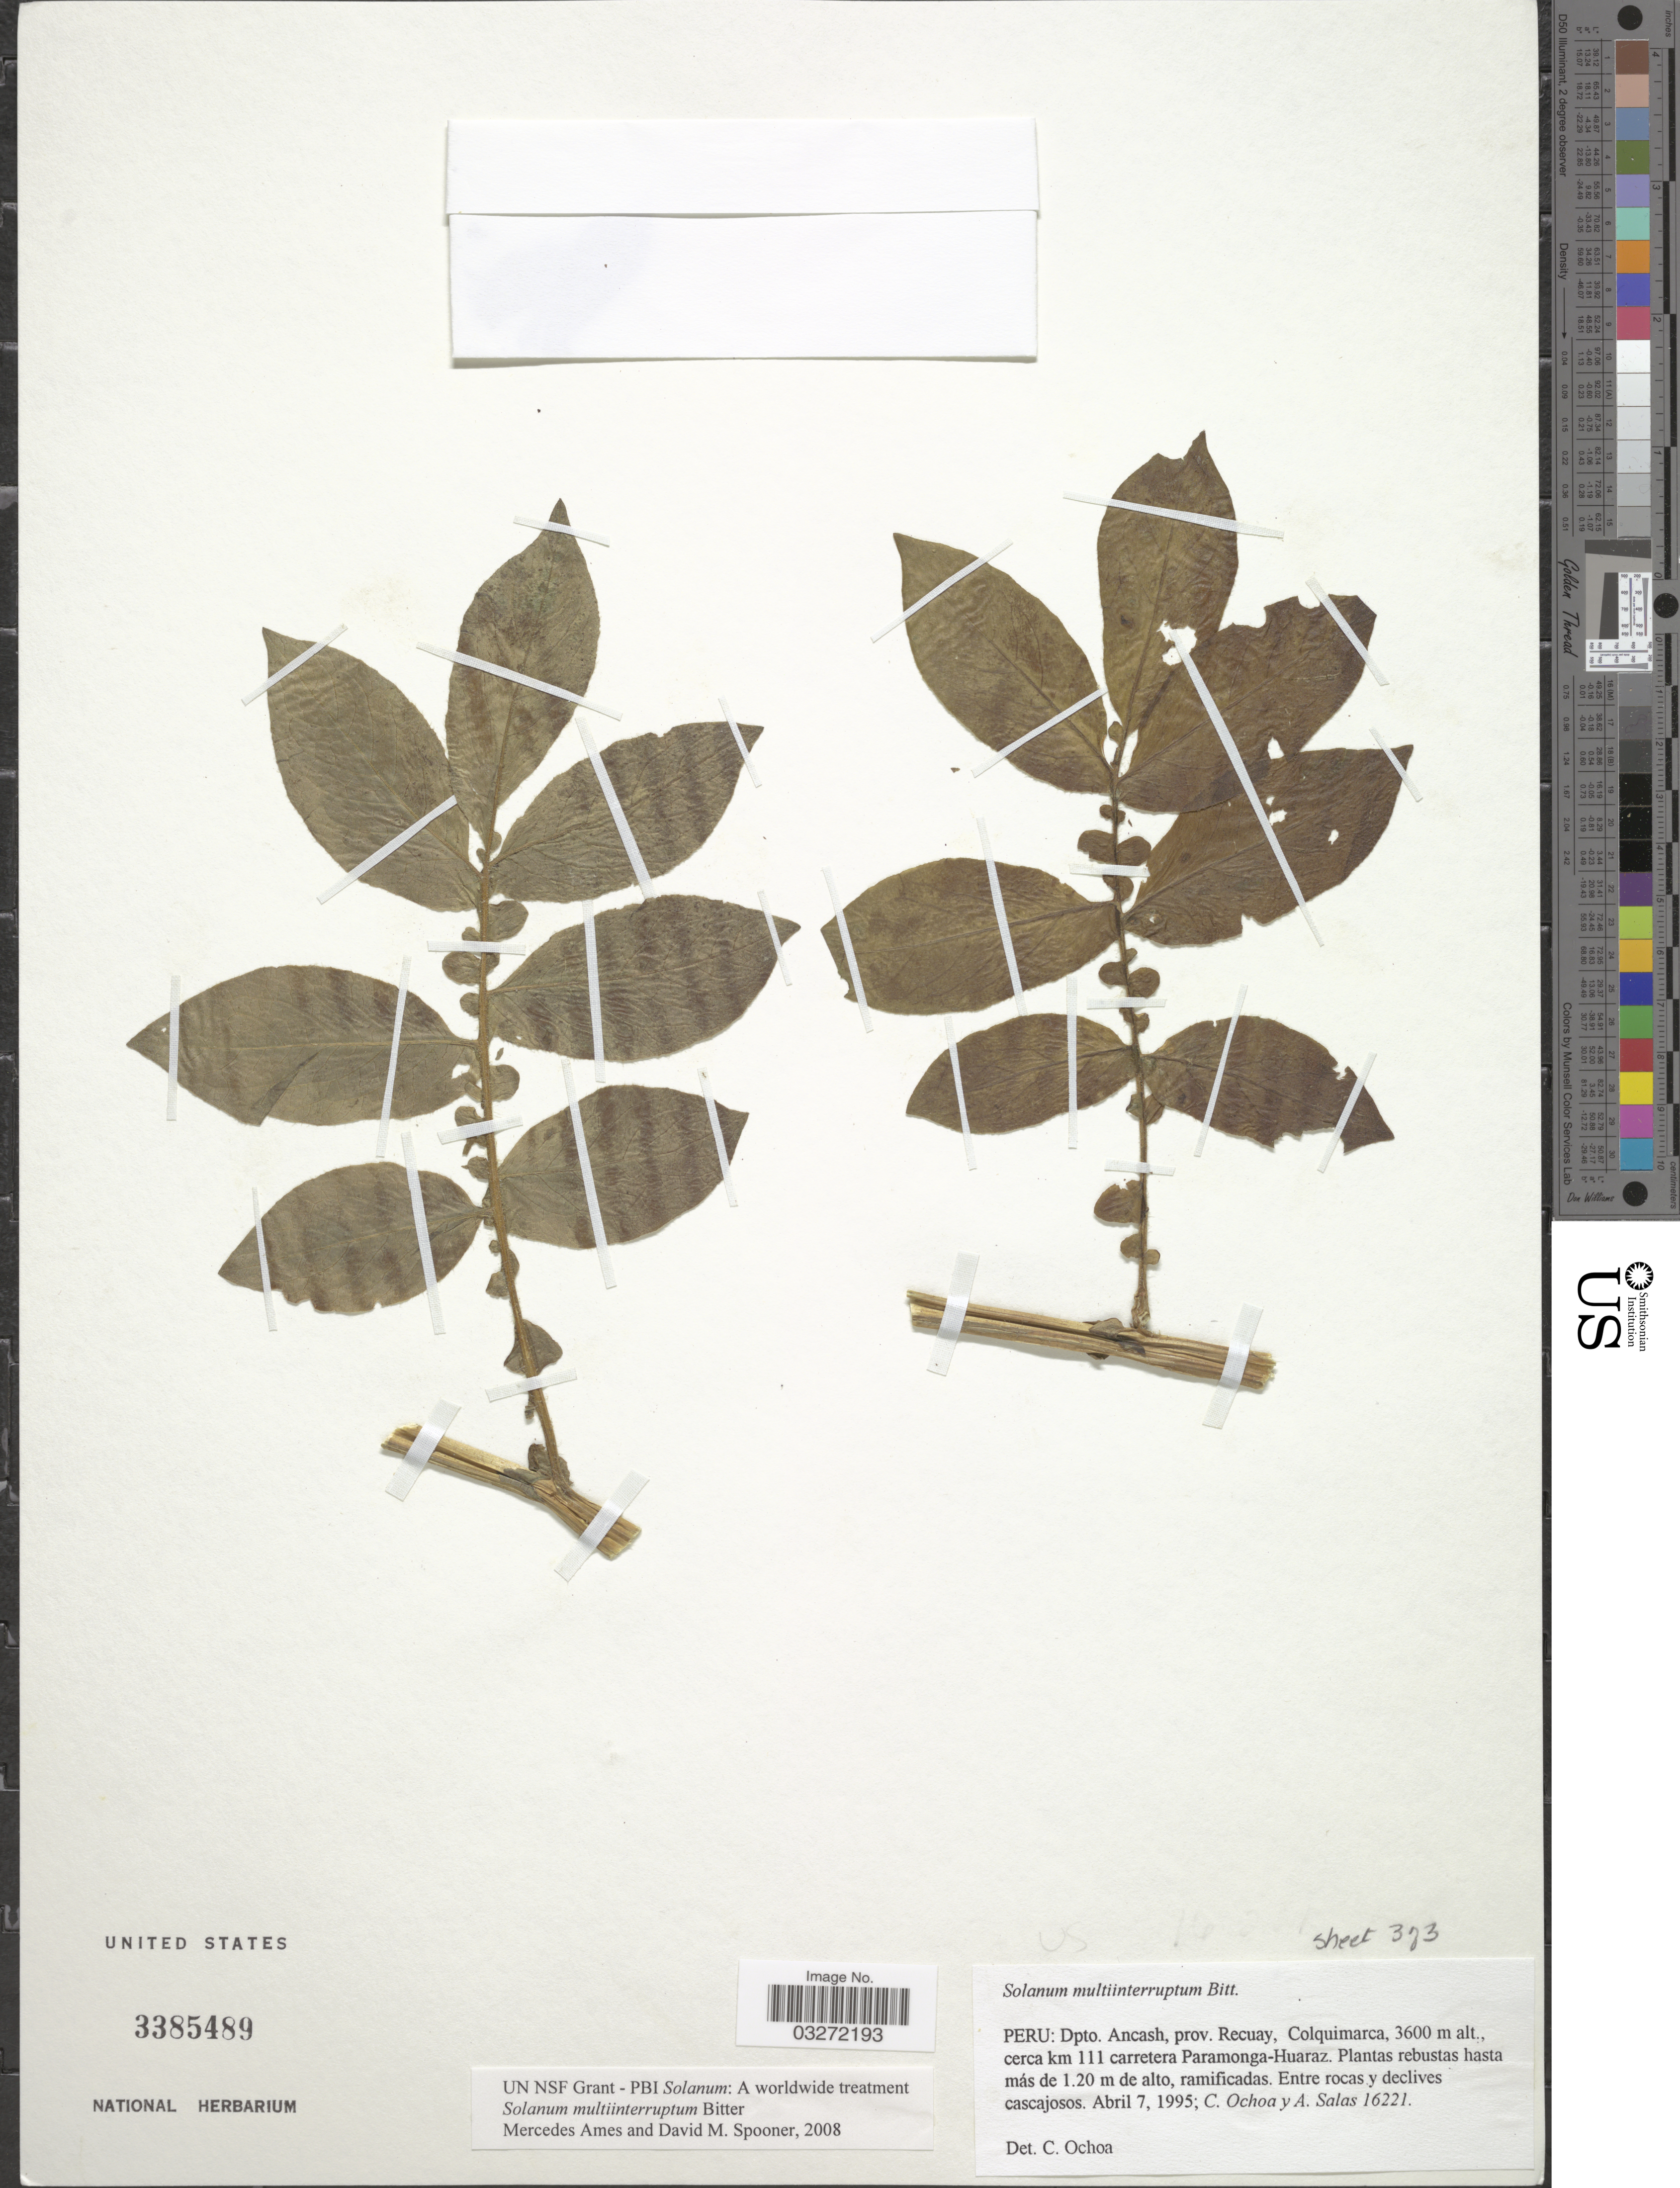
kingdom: Plantae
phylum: Tracheophyta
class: Magnoliopsida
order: Solanales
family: Solanaceae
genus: Solanum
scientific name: Solanum multiinterruptum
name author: Bitter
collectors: C. Ochoa & A. Salas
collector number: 16221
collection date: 1995-04-07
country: Peru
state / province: Ancash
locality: Dpto. Ancash, prov. Recuay, Colquimarca, cerca km 111 carretera Paramonga-Huaraz.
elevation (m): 3600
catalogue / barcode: US 3385489